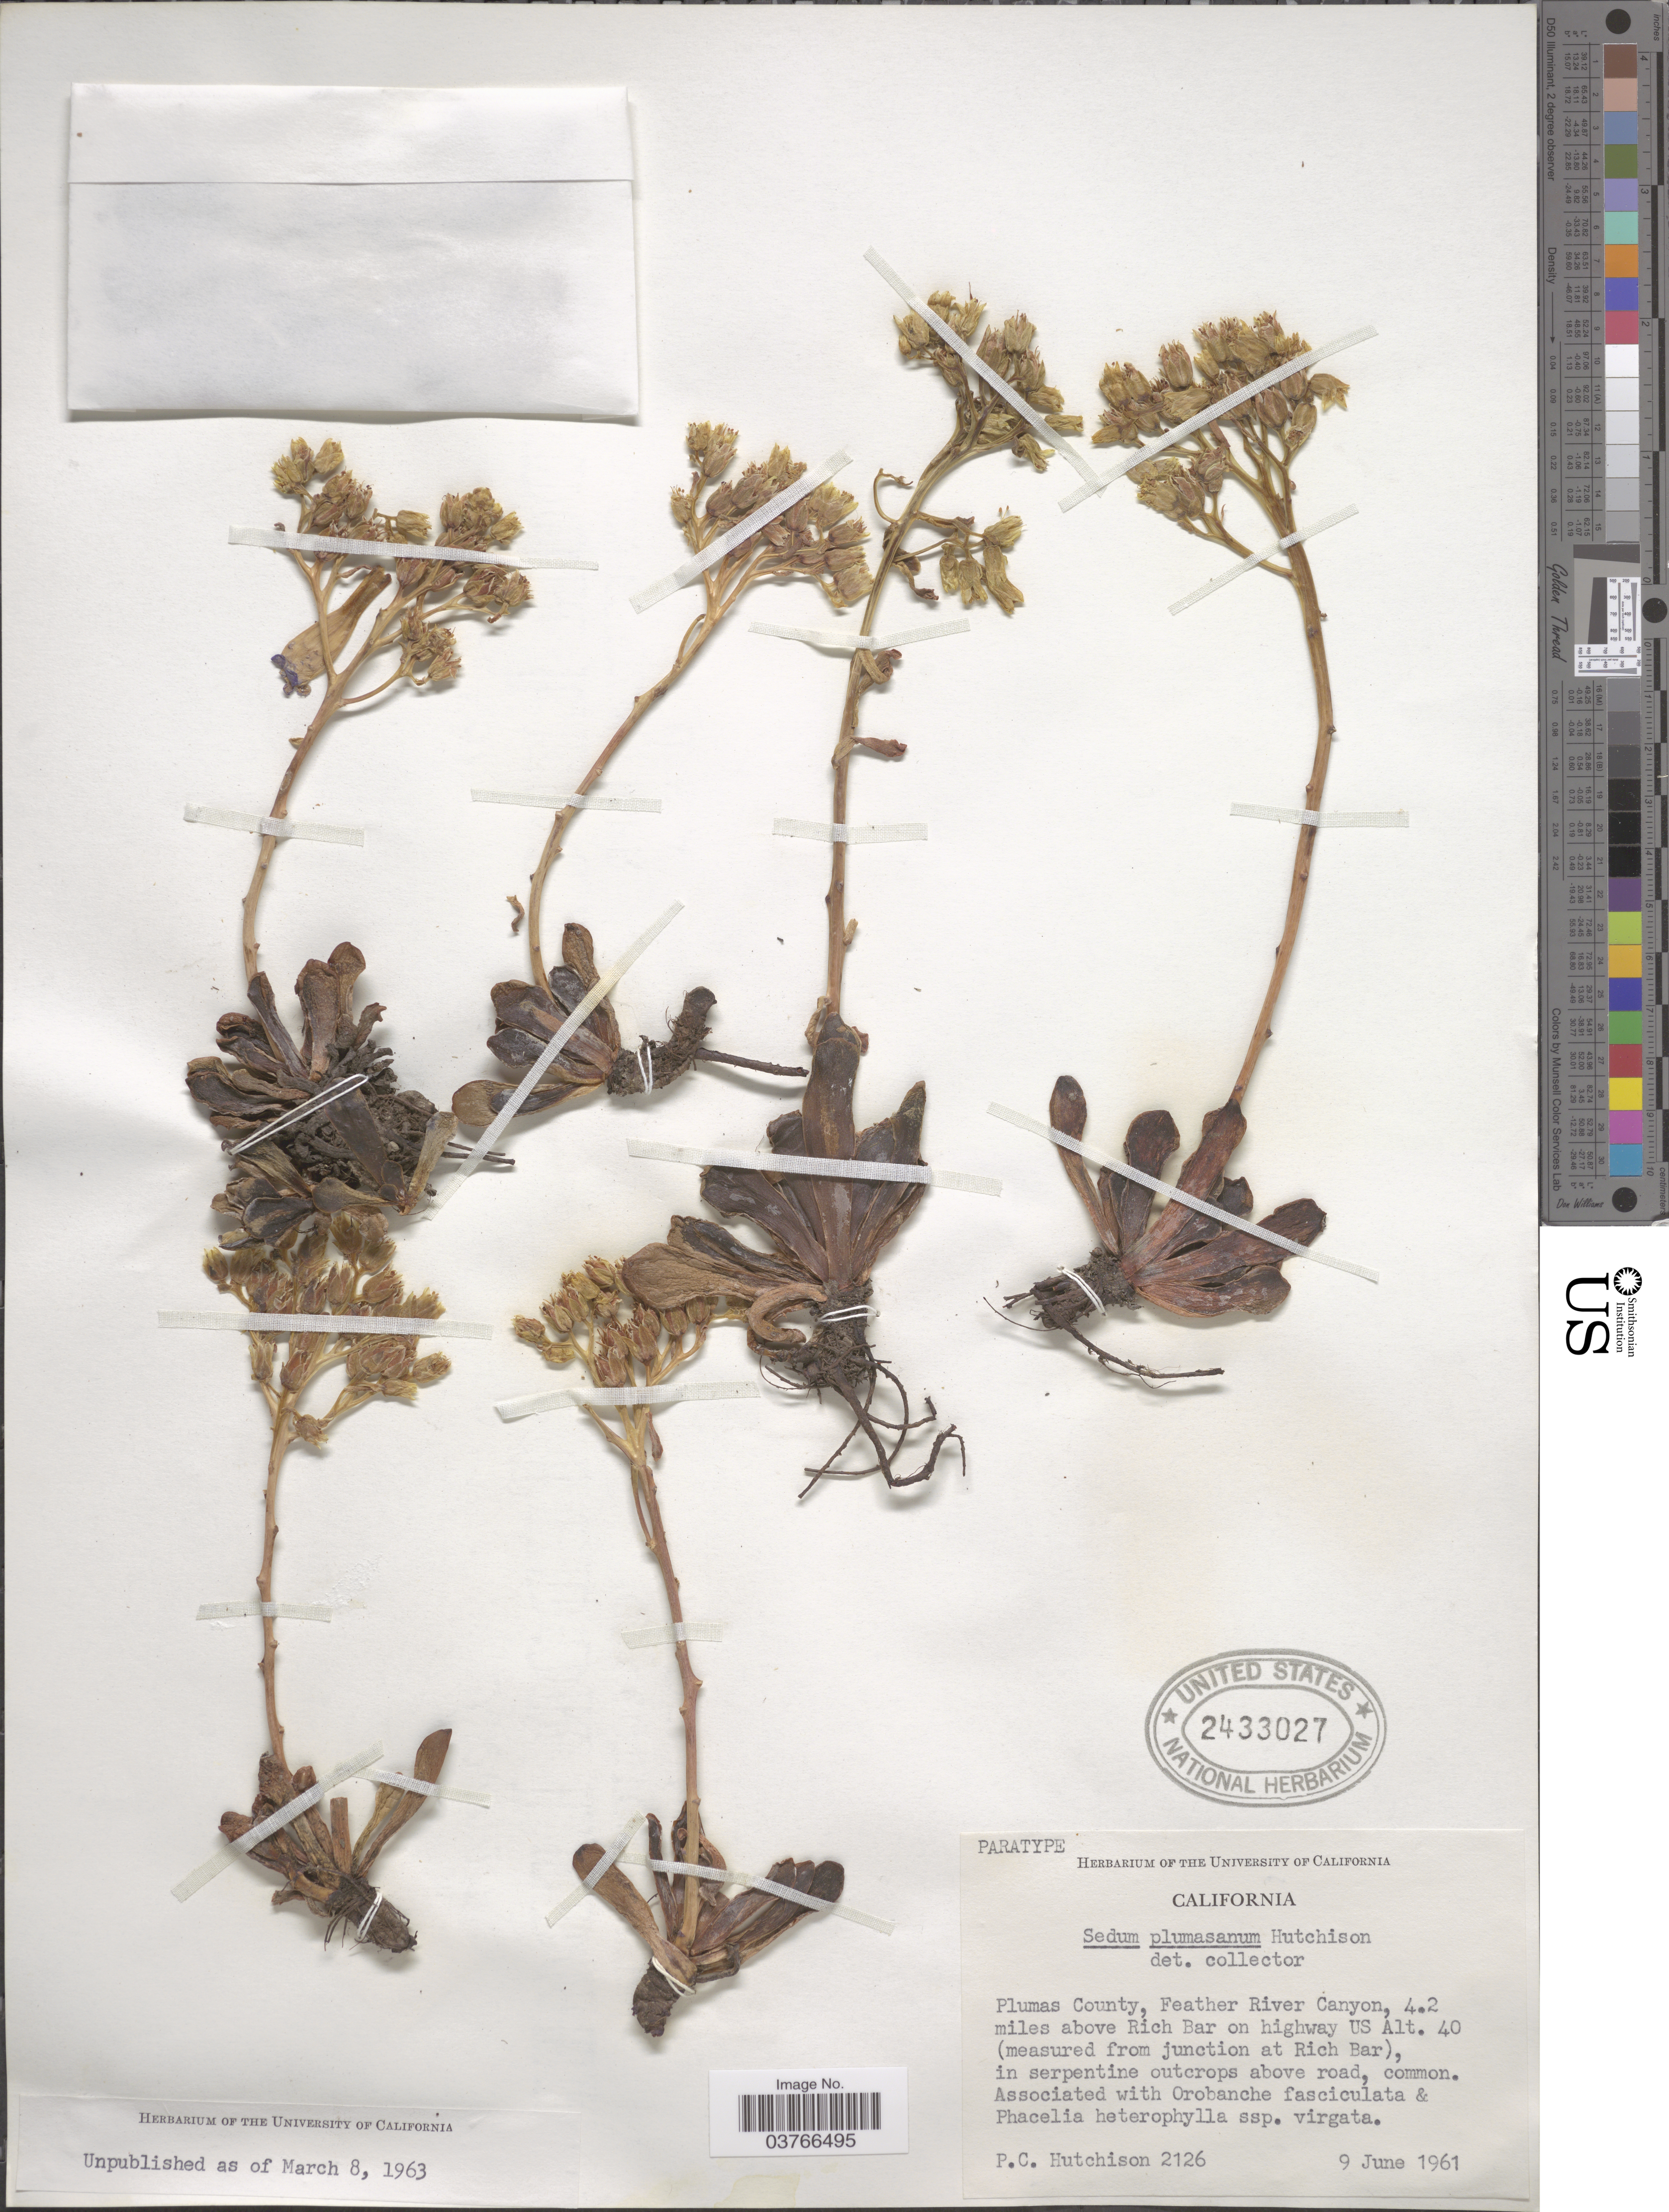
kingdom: Plantae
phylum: Tracheophyta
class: Magnoliopsida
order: Saxifragales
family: Crassulaceae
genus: Sedum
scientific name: Sedum plumasanum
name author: Hutchison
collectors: P. C. Hutchison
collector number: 2126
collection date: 1961-06-09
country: United States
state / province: California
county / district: Plumas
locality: Plumas County, Feather River Canyon, 4.2 miles above Rich Bar on highway US (measured from junction at Rich Bar).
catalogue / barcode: US 2433027